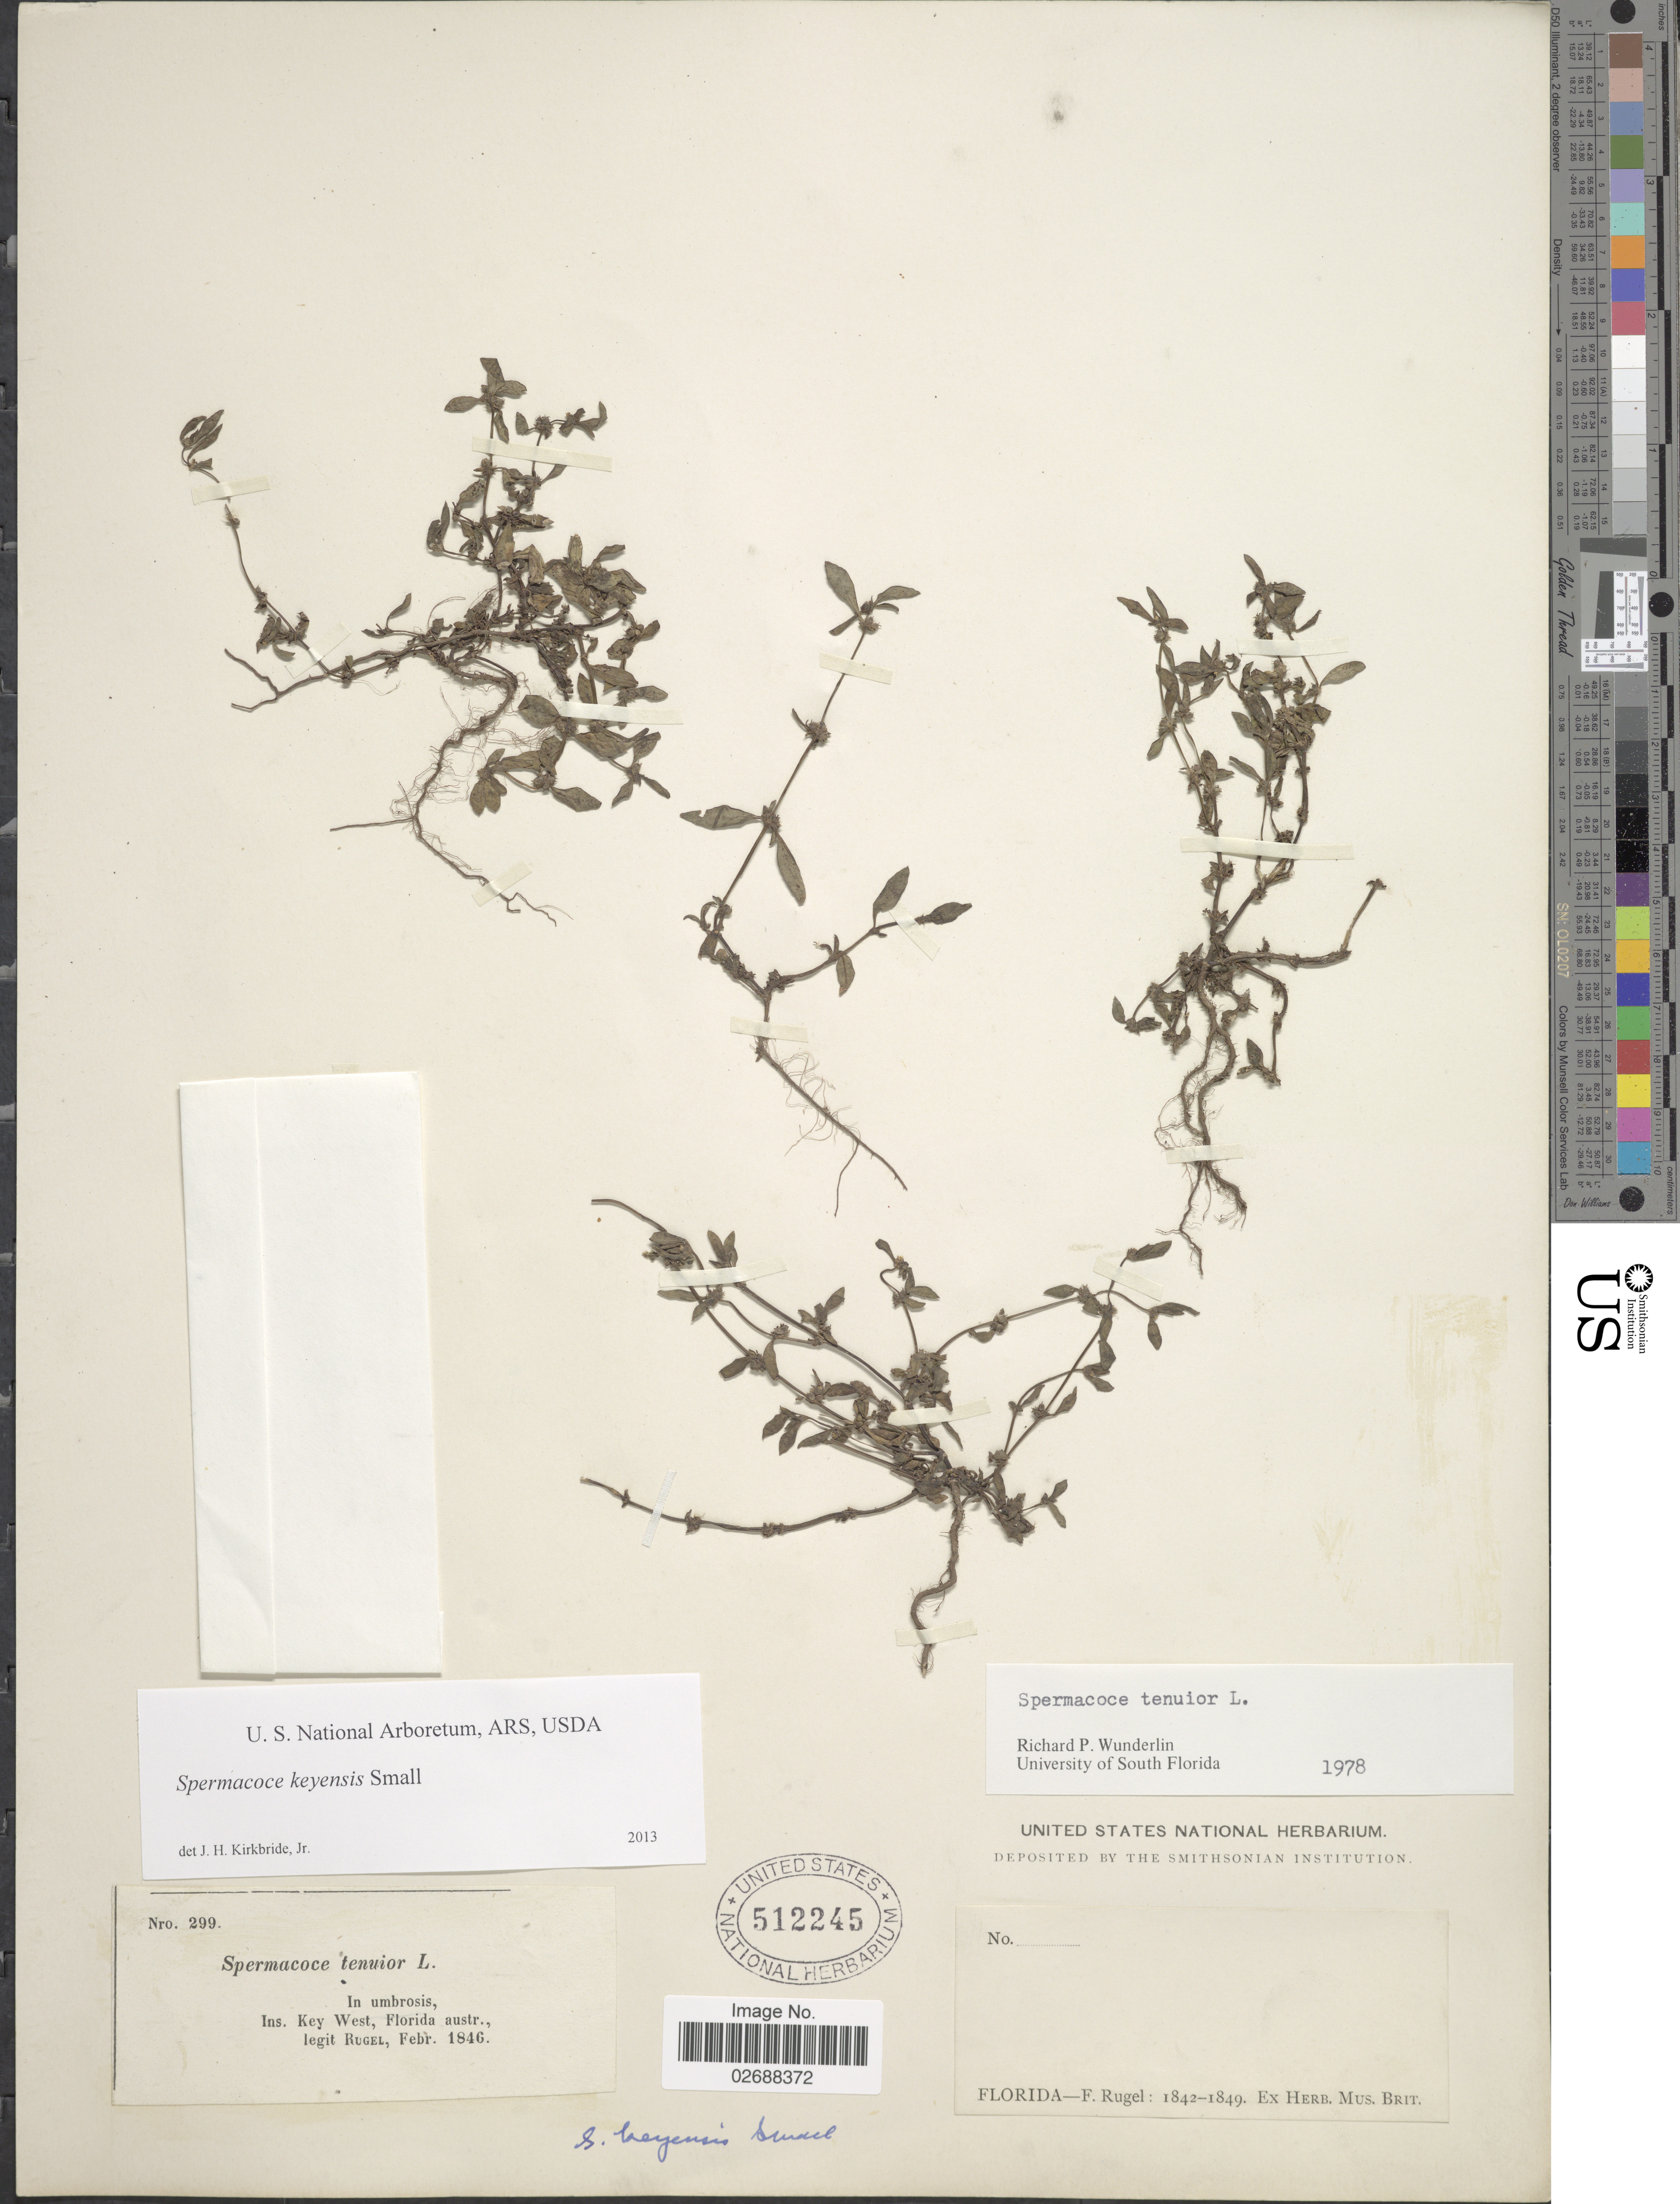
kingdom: Plantae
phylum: Tracheophyta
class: Magnoliopsida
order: Gentianales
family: Rubiaceae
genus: Spermacoce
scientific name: Spermacoce keyensis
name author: Small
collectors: F. Rugel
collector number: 299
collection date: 1846-02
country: United States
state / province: Florida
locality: Ins. Key West, Florida austr.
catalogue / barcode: US 512245